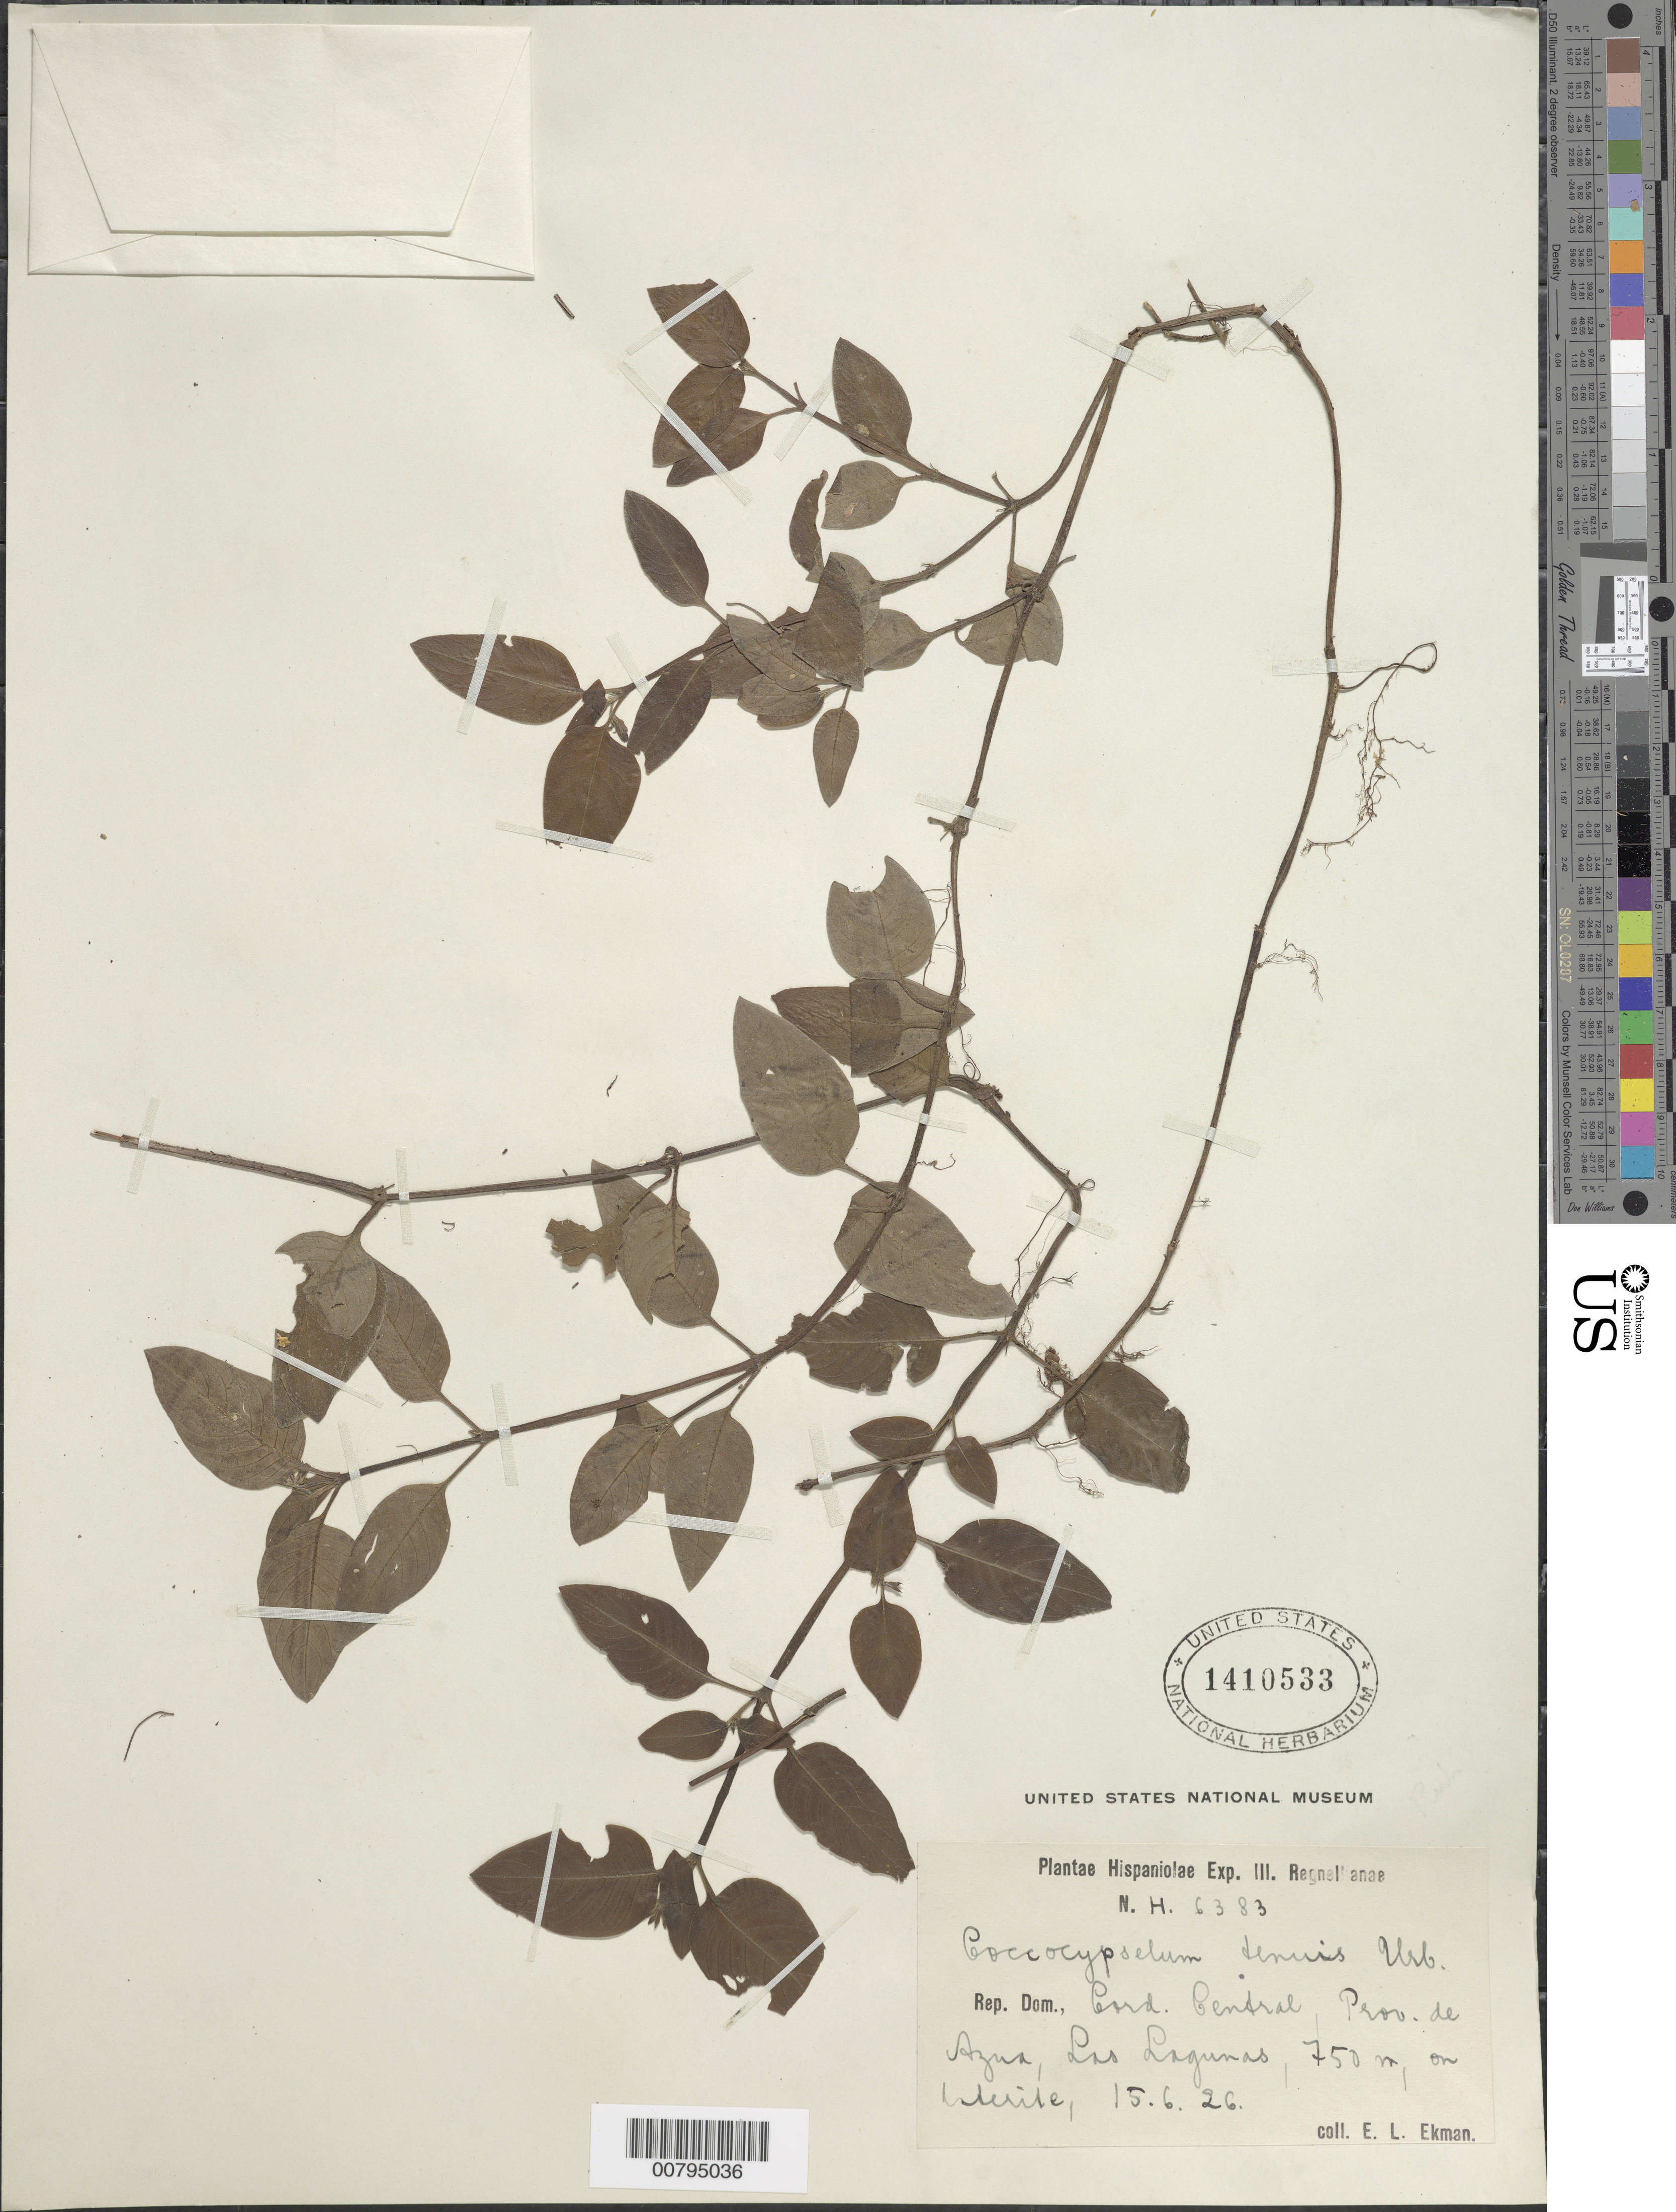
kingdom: Plantae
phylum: Tracheophyta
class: Magnoliopsida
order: Gentianales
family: Rubiaceae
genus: Coccocypselum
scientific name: Coccocypselum tenue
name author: Urb.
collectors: E. L. Ekman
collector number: H 6383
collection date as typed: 15 Jun 1926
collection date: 1926-06-15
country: Dominican Republic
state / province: Azua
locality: Cord, Central, Las Lagunas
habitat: On laterite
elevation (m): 750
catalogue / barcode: US 1410533